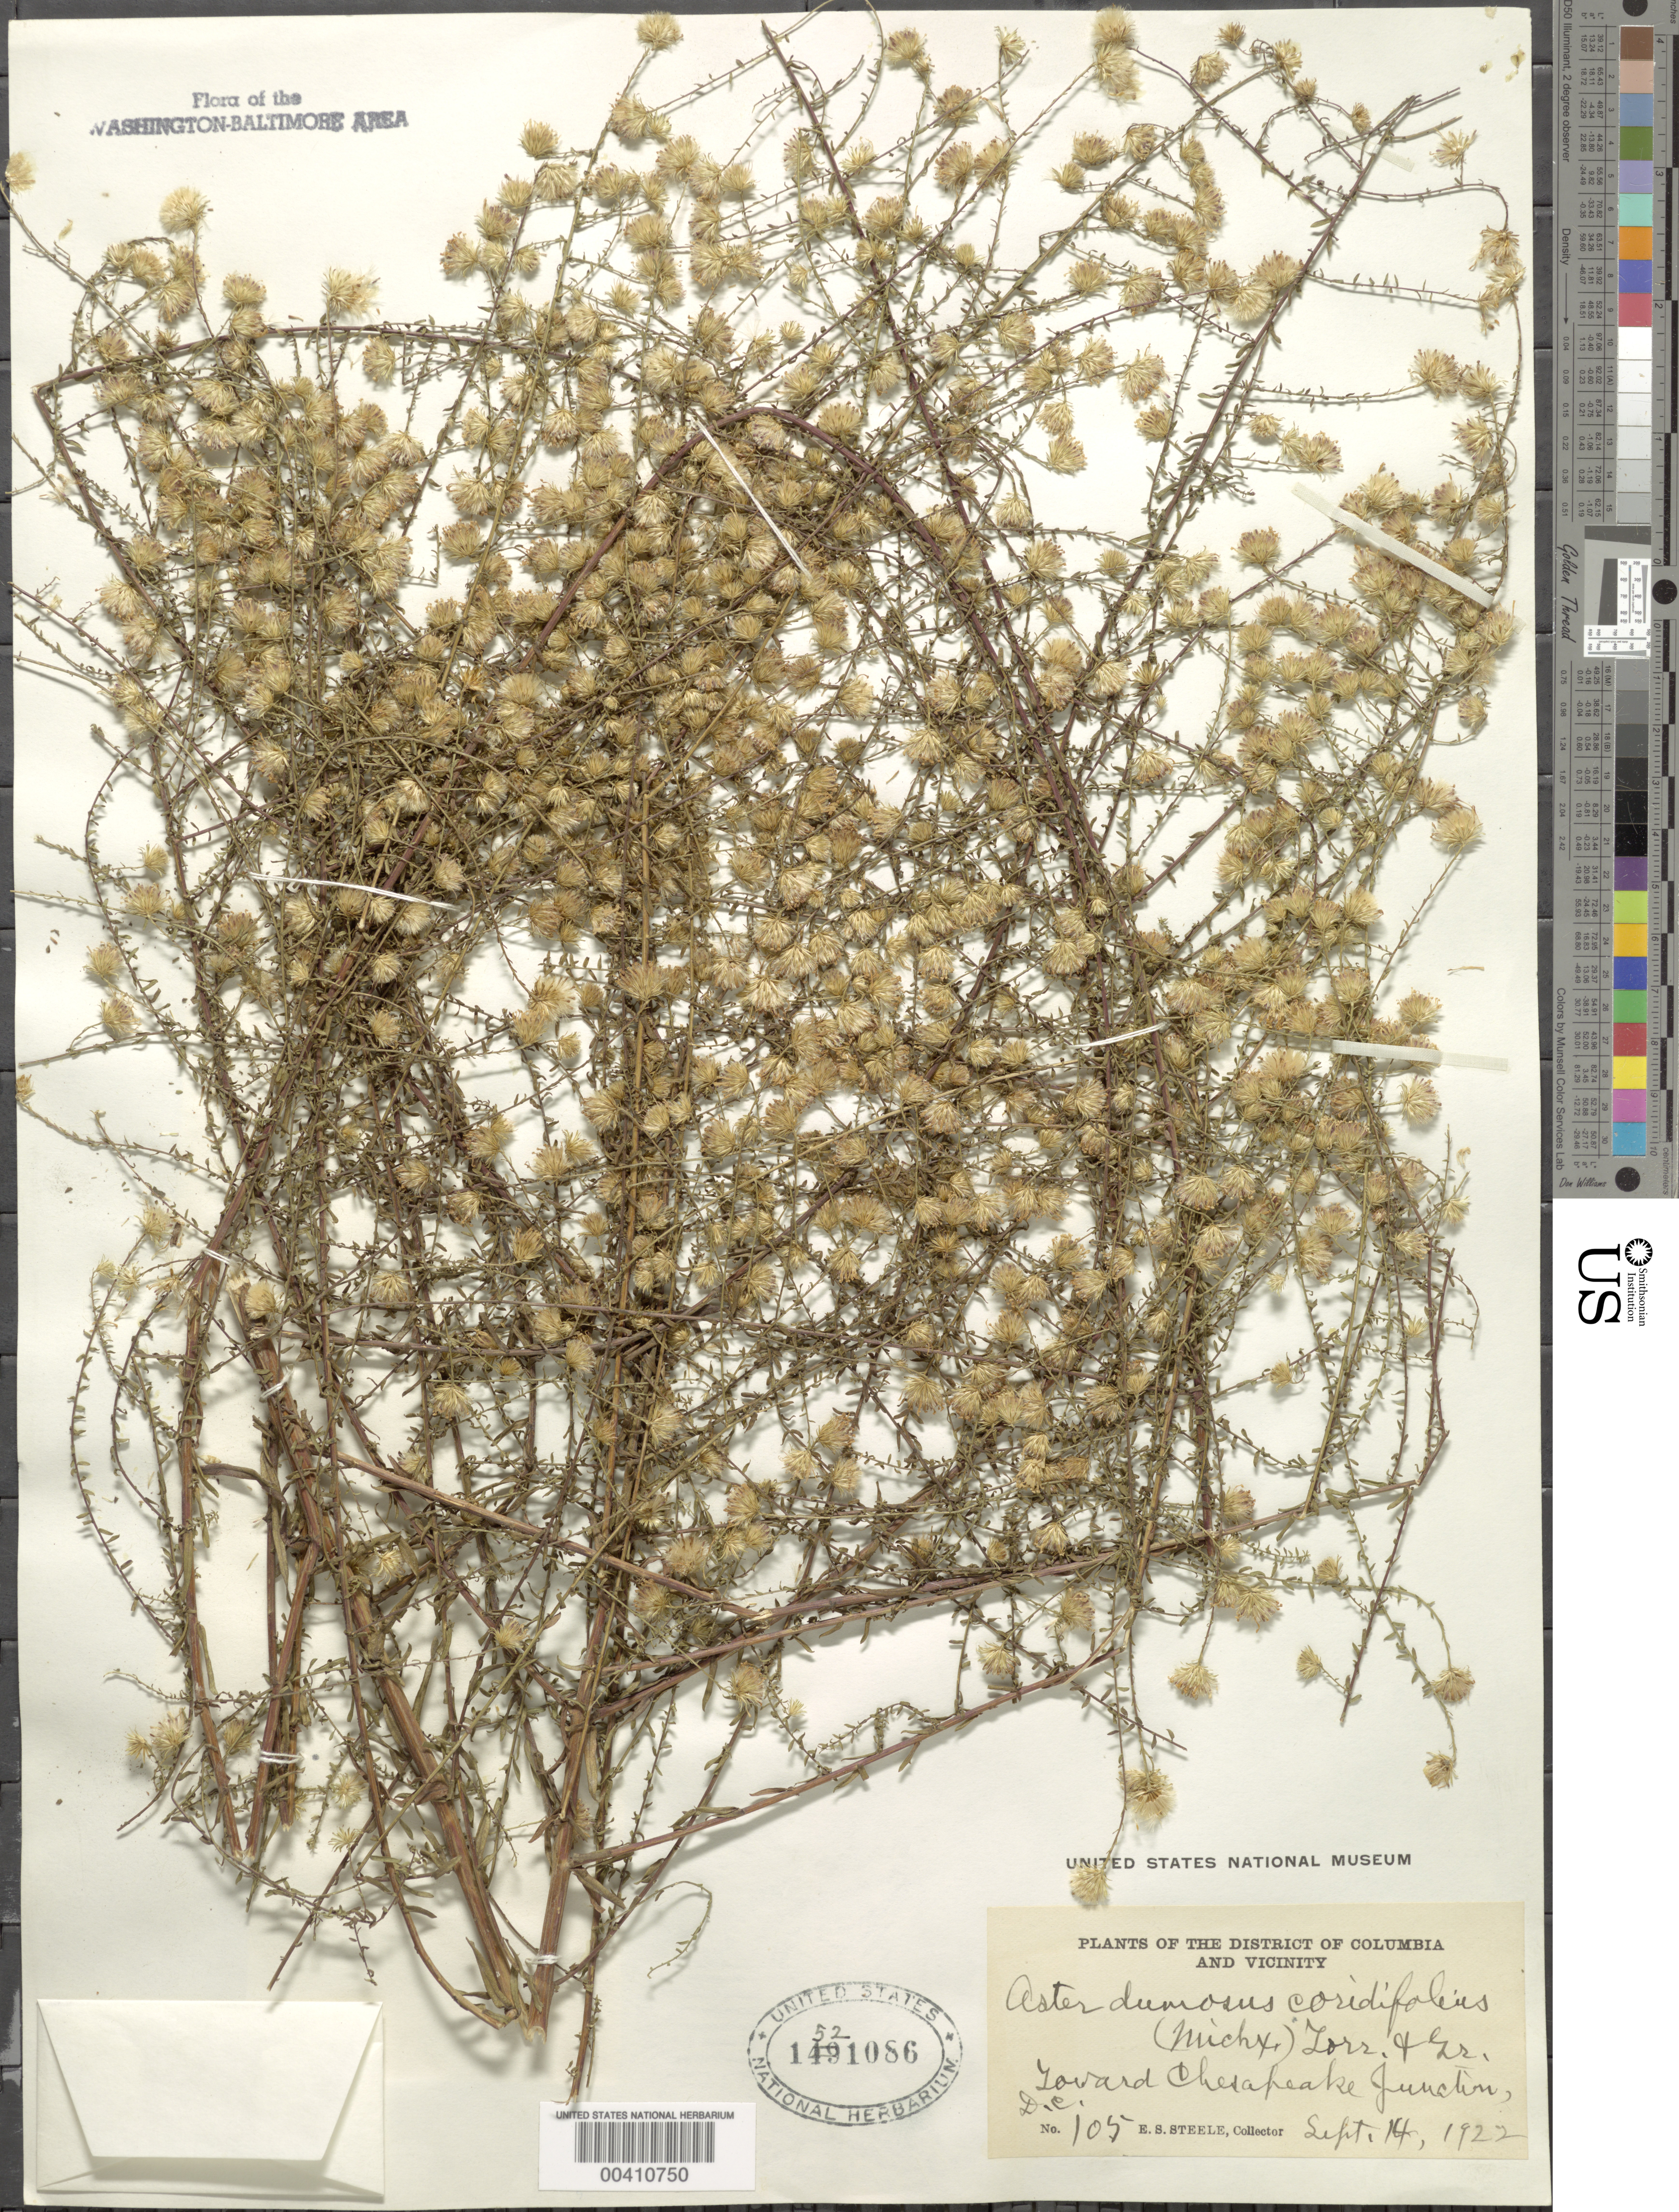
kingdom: Plantae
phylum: Tracheophyta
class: Magnoliopsida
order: Asterales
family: Asteraceae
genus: Symphyotrichum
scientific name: Symphyotrichum dumosum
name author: (L.) G.L. Nesom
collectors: E. Steele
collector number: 105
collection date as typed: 14 Sep 1922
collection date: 1922-09-14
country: United States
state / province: District of Columbia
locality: Chesapeake junction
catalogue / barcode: US 1521086